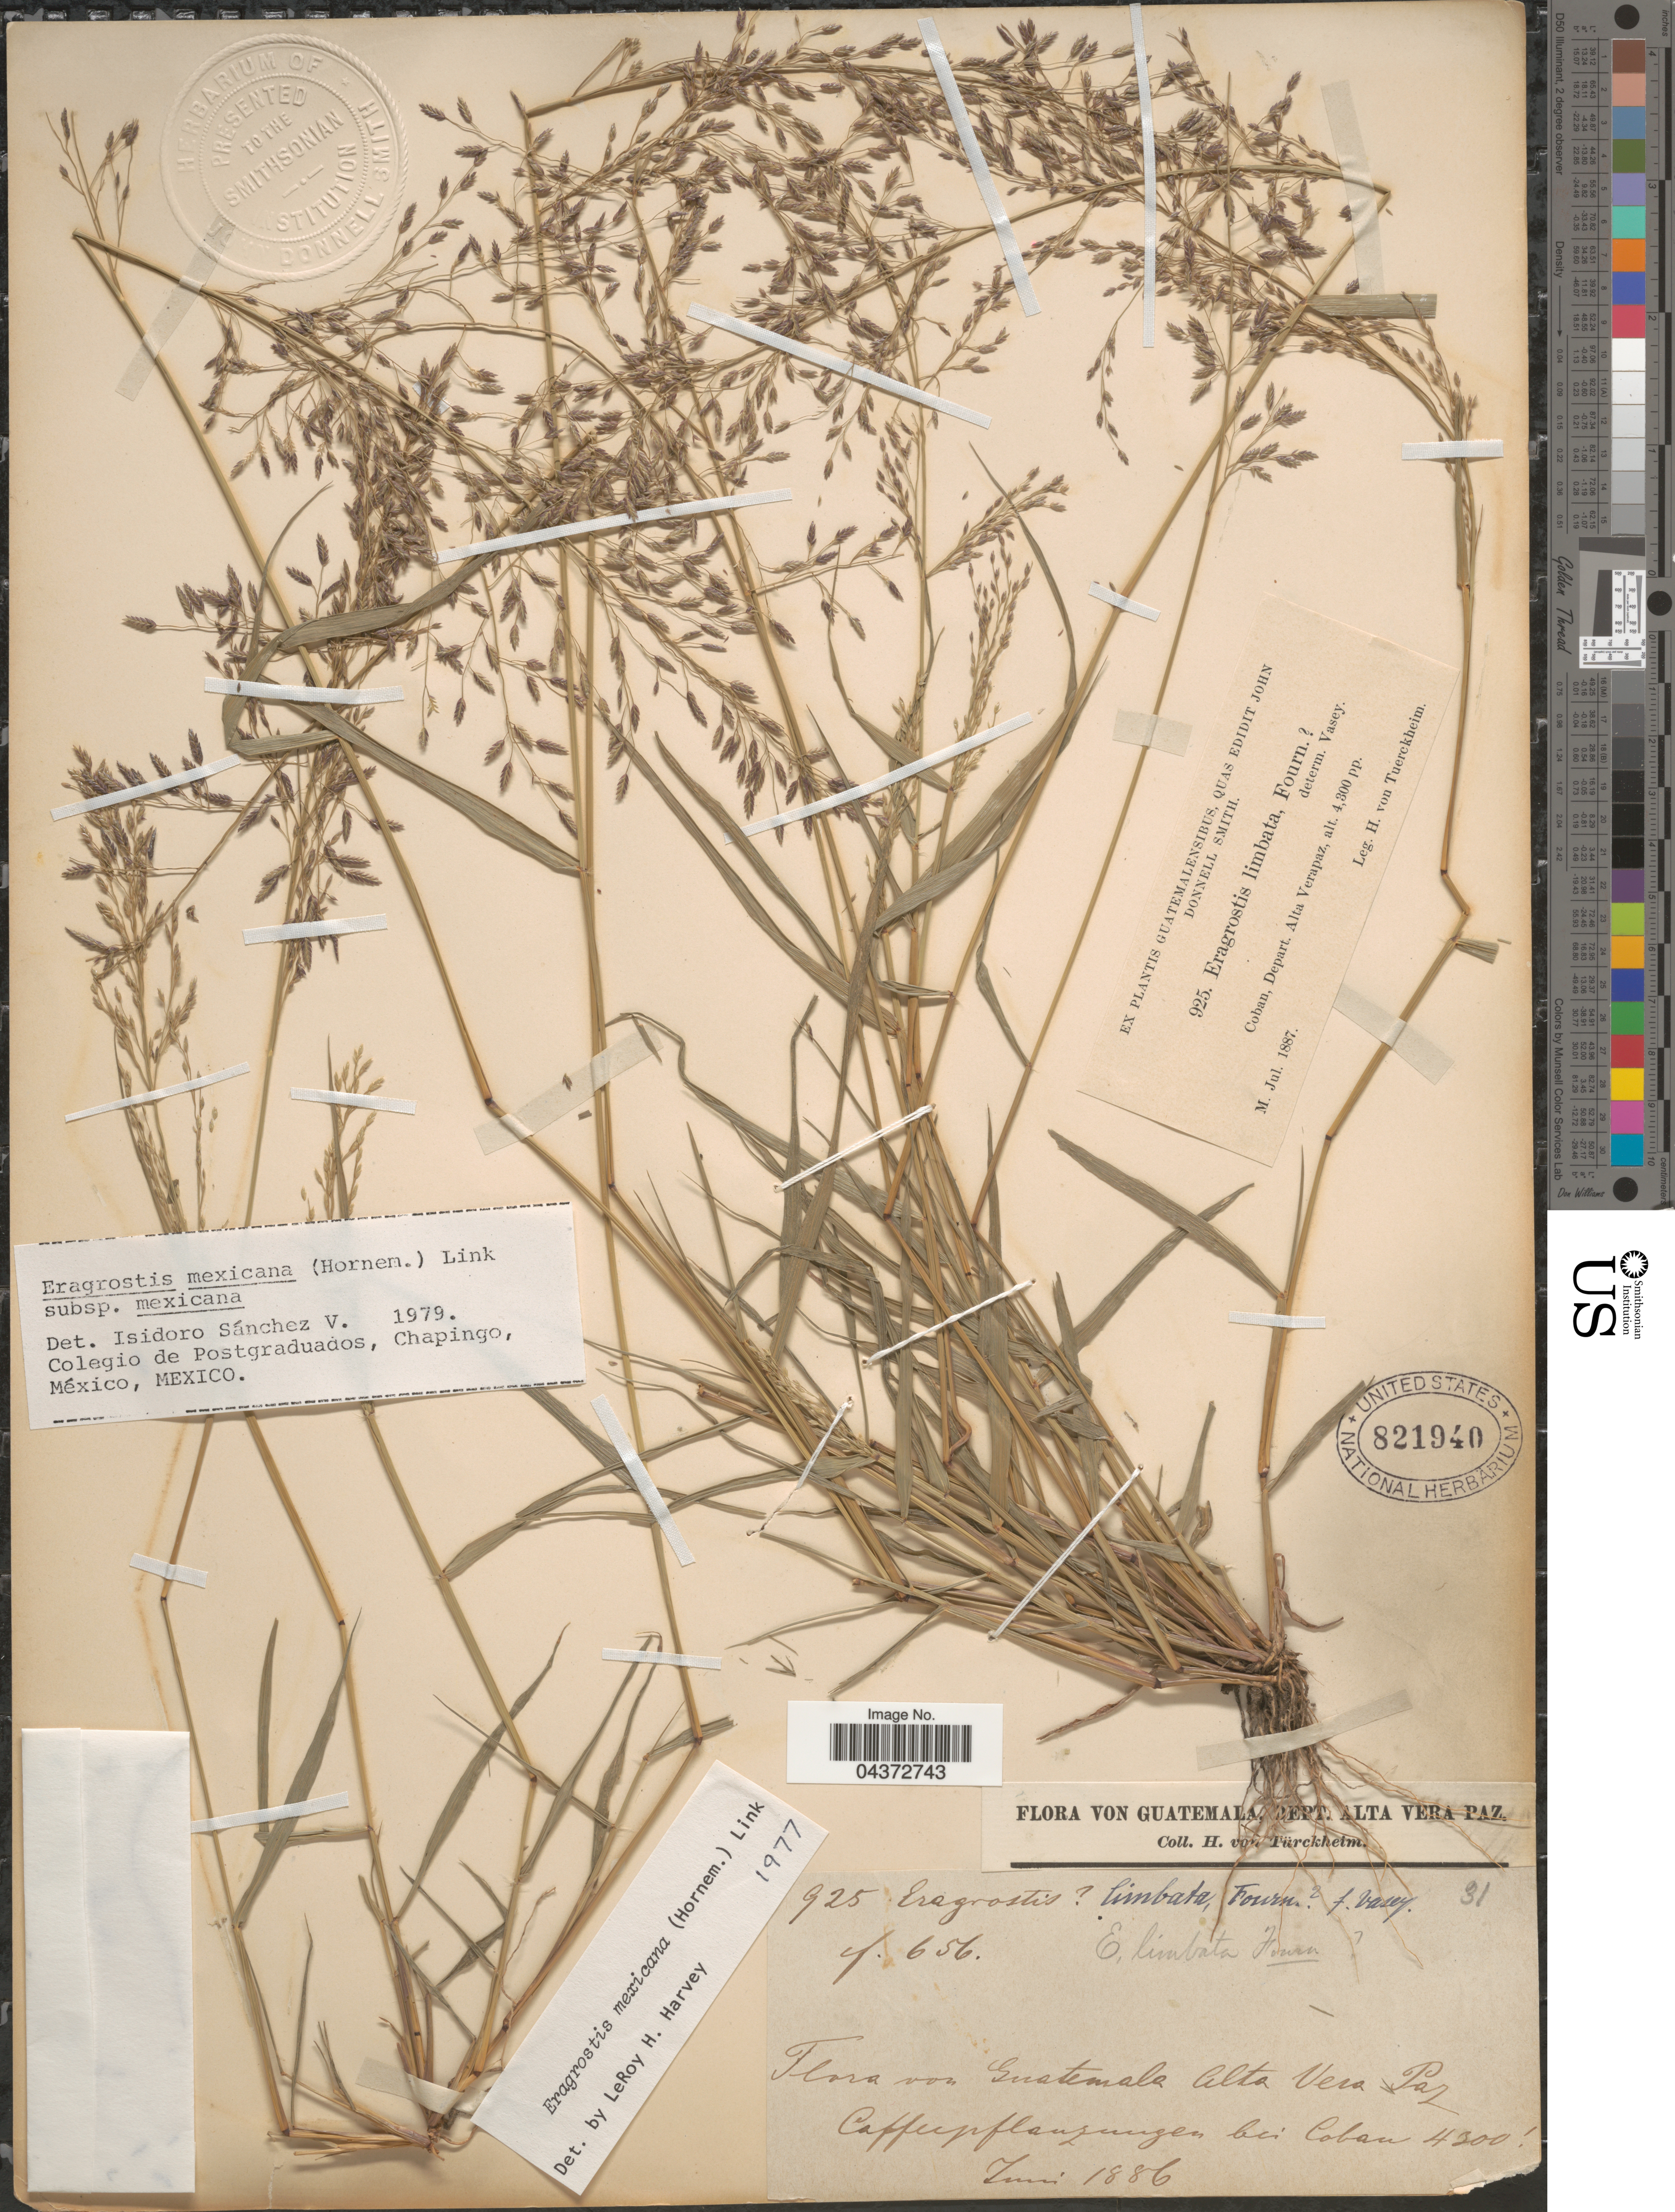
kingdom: Plantae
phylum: Tracheophyta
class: Liliopsida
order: Poales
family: Poaceae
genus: Eragrostis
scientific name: Eragrostis mexicana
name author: (Hornem.) Link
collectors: H. von Türckheim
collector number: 925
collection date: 1886-06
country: Guatemala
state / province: Alta Verapaz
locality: Dept. Alta Vera Paz. Caffeepflanzungen bei Coban. Coban, Depart. Alta Verapaz.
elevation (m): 1280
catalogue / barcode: US 821940